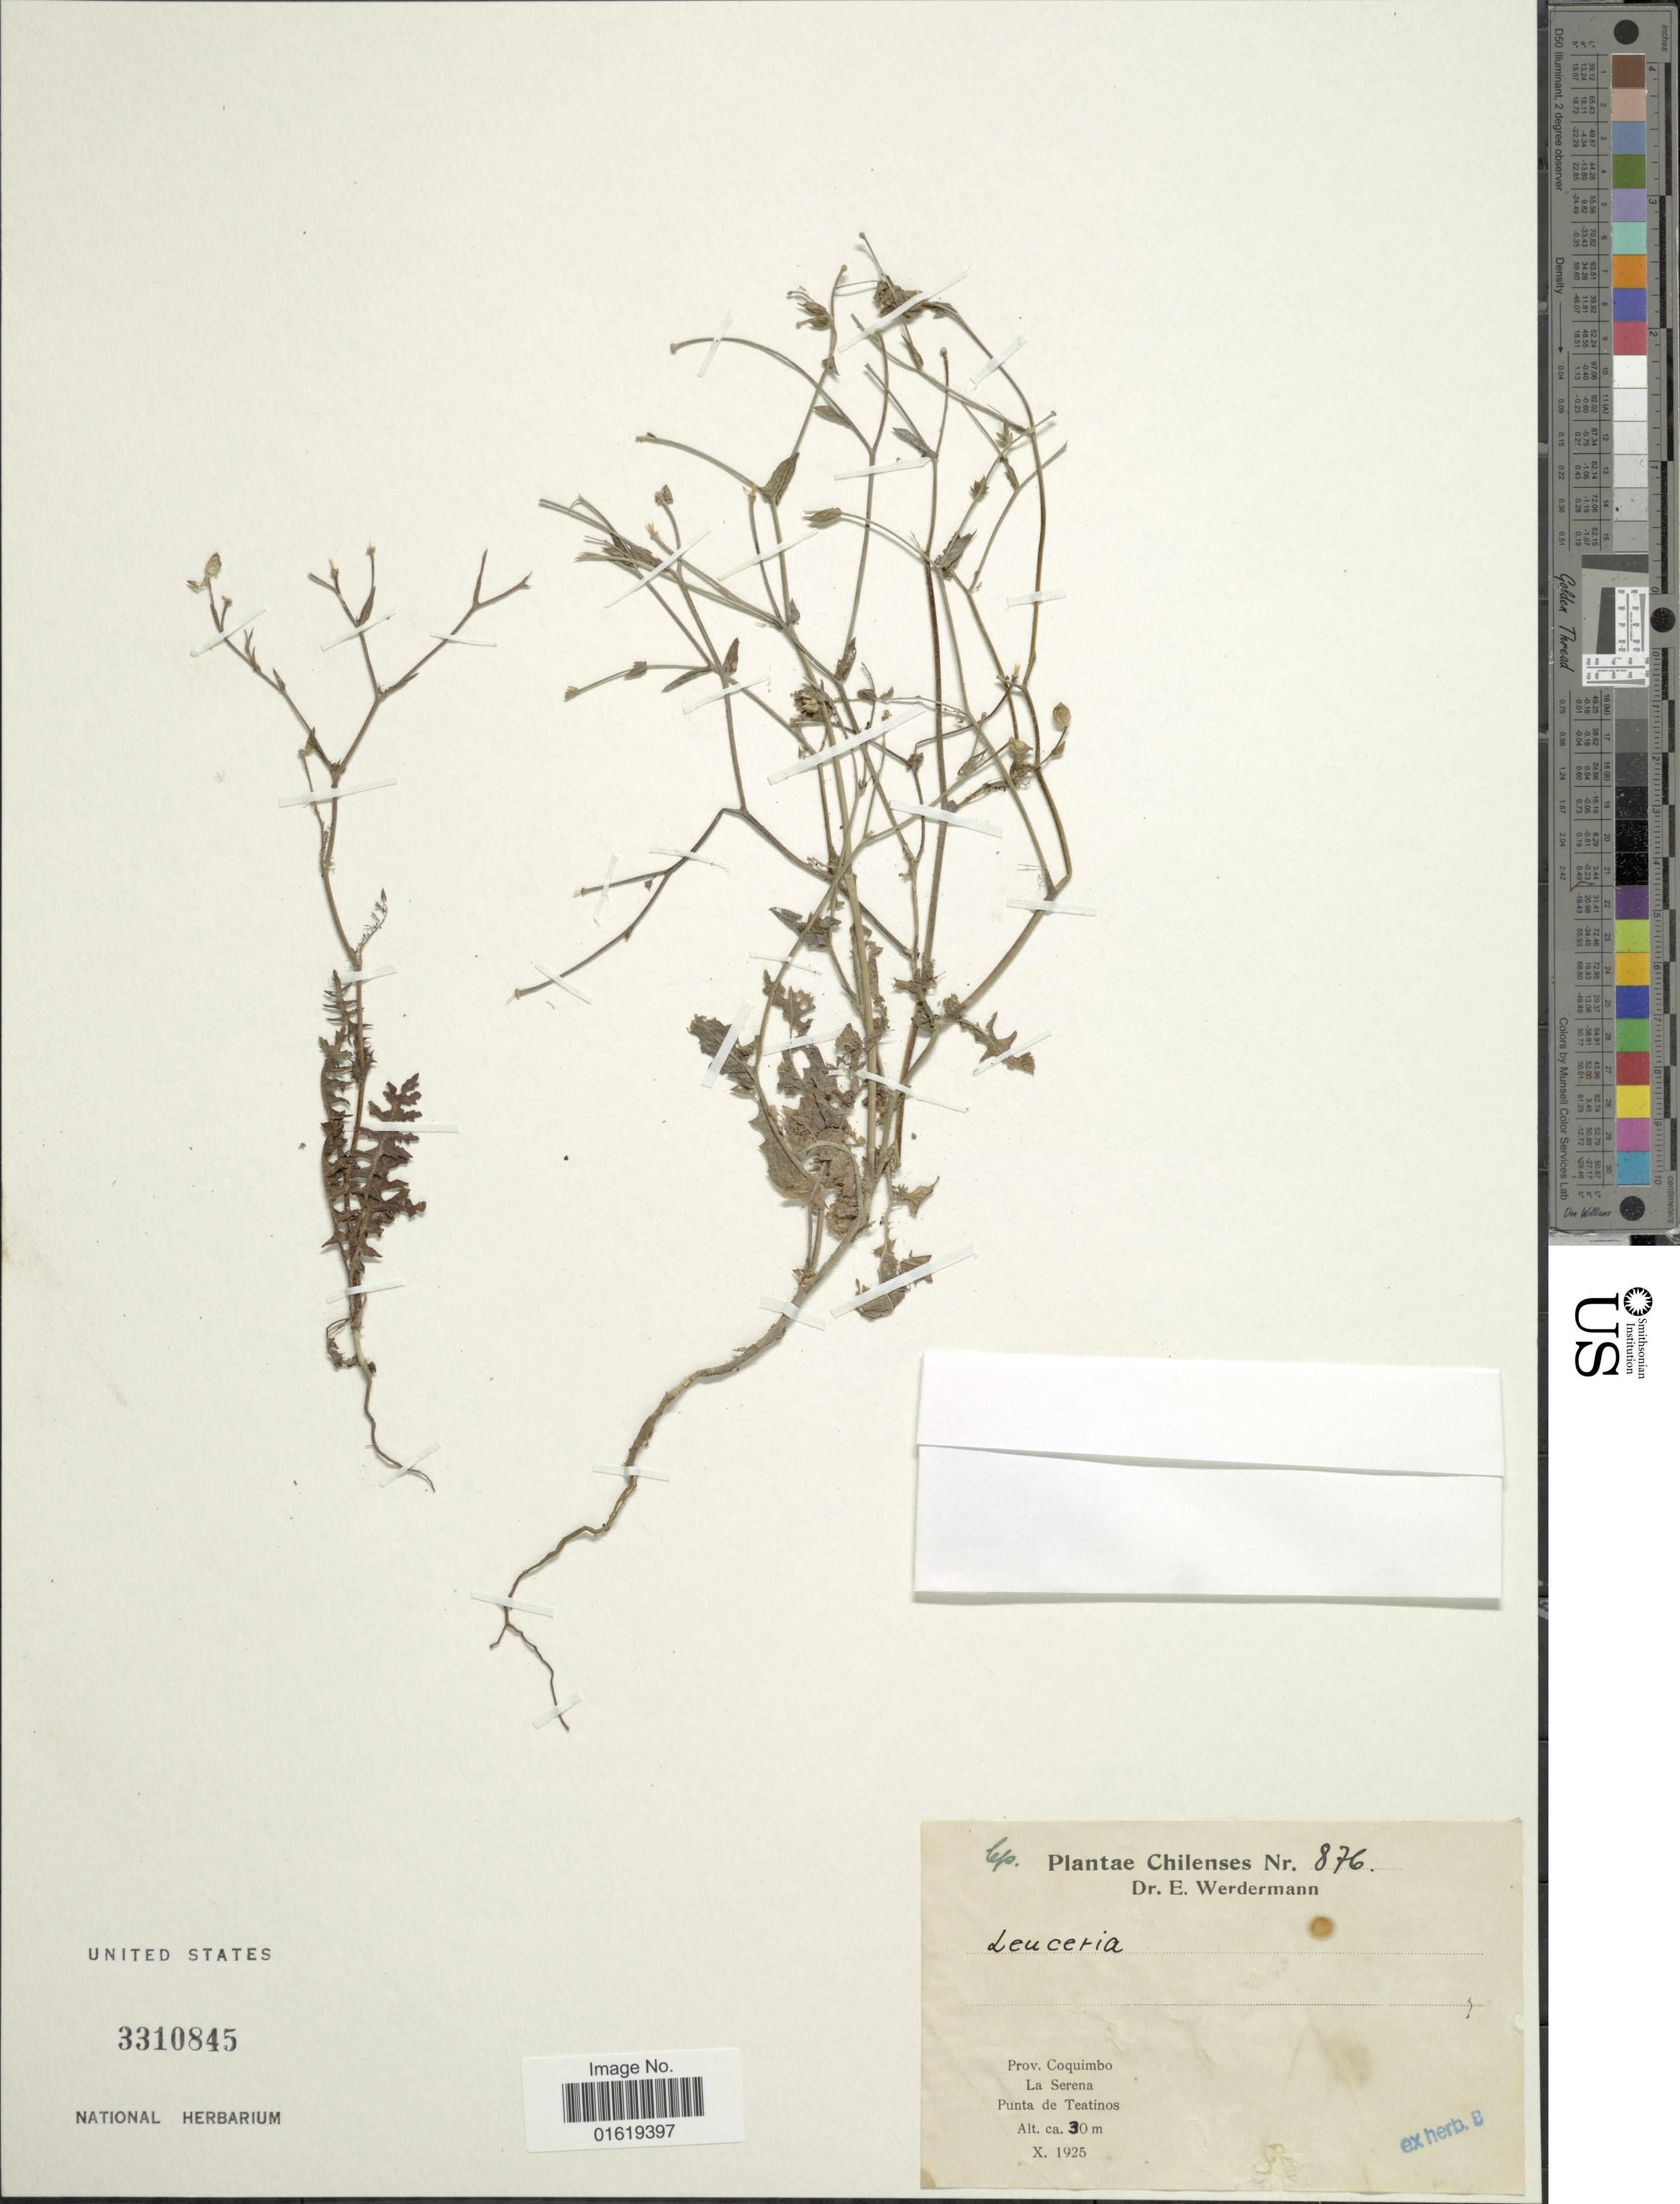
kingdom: Plantae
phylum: Tracheophyta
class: Magnoliopsida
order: Asterales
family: Asteraceae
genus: Leucheria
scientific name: Leucheria sp.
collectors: E. Werdermann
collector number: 876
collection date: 1925-10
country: Chile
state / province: Coquimbo (IV)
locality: Prov. Coquimbo. La Serena. Punta de Teatinos.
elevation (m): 30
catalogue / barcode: US 3310845